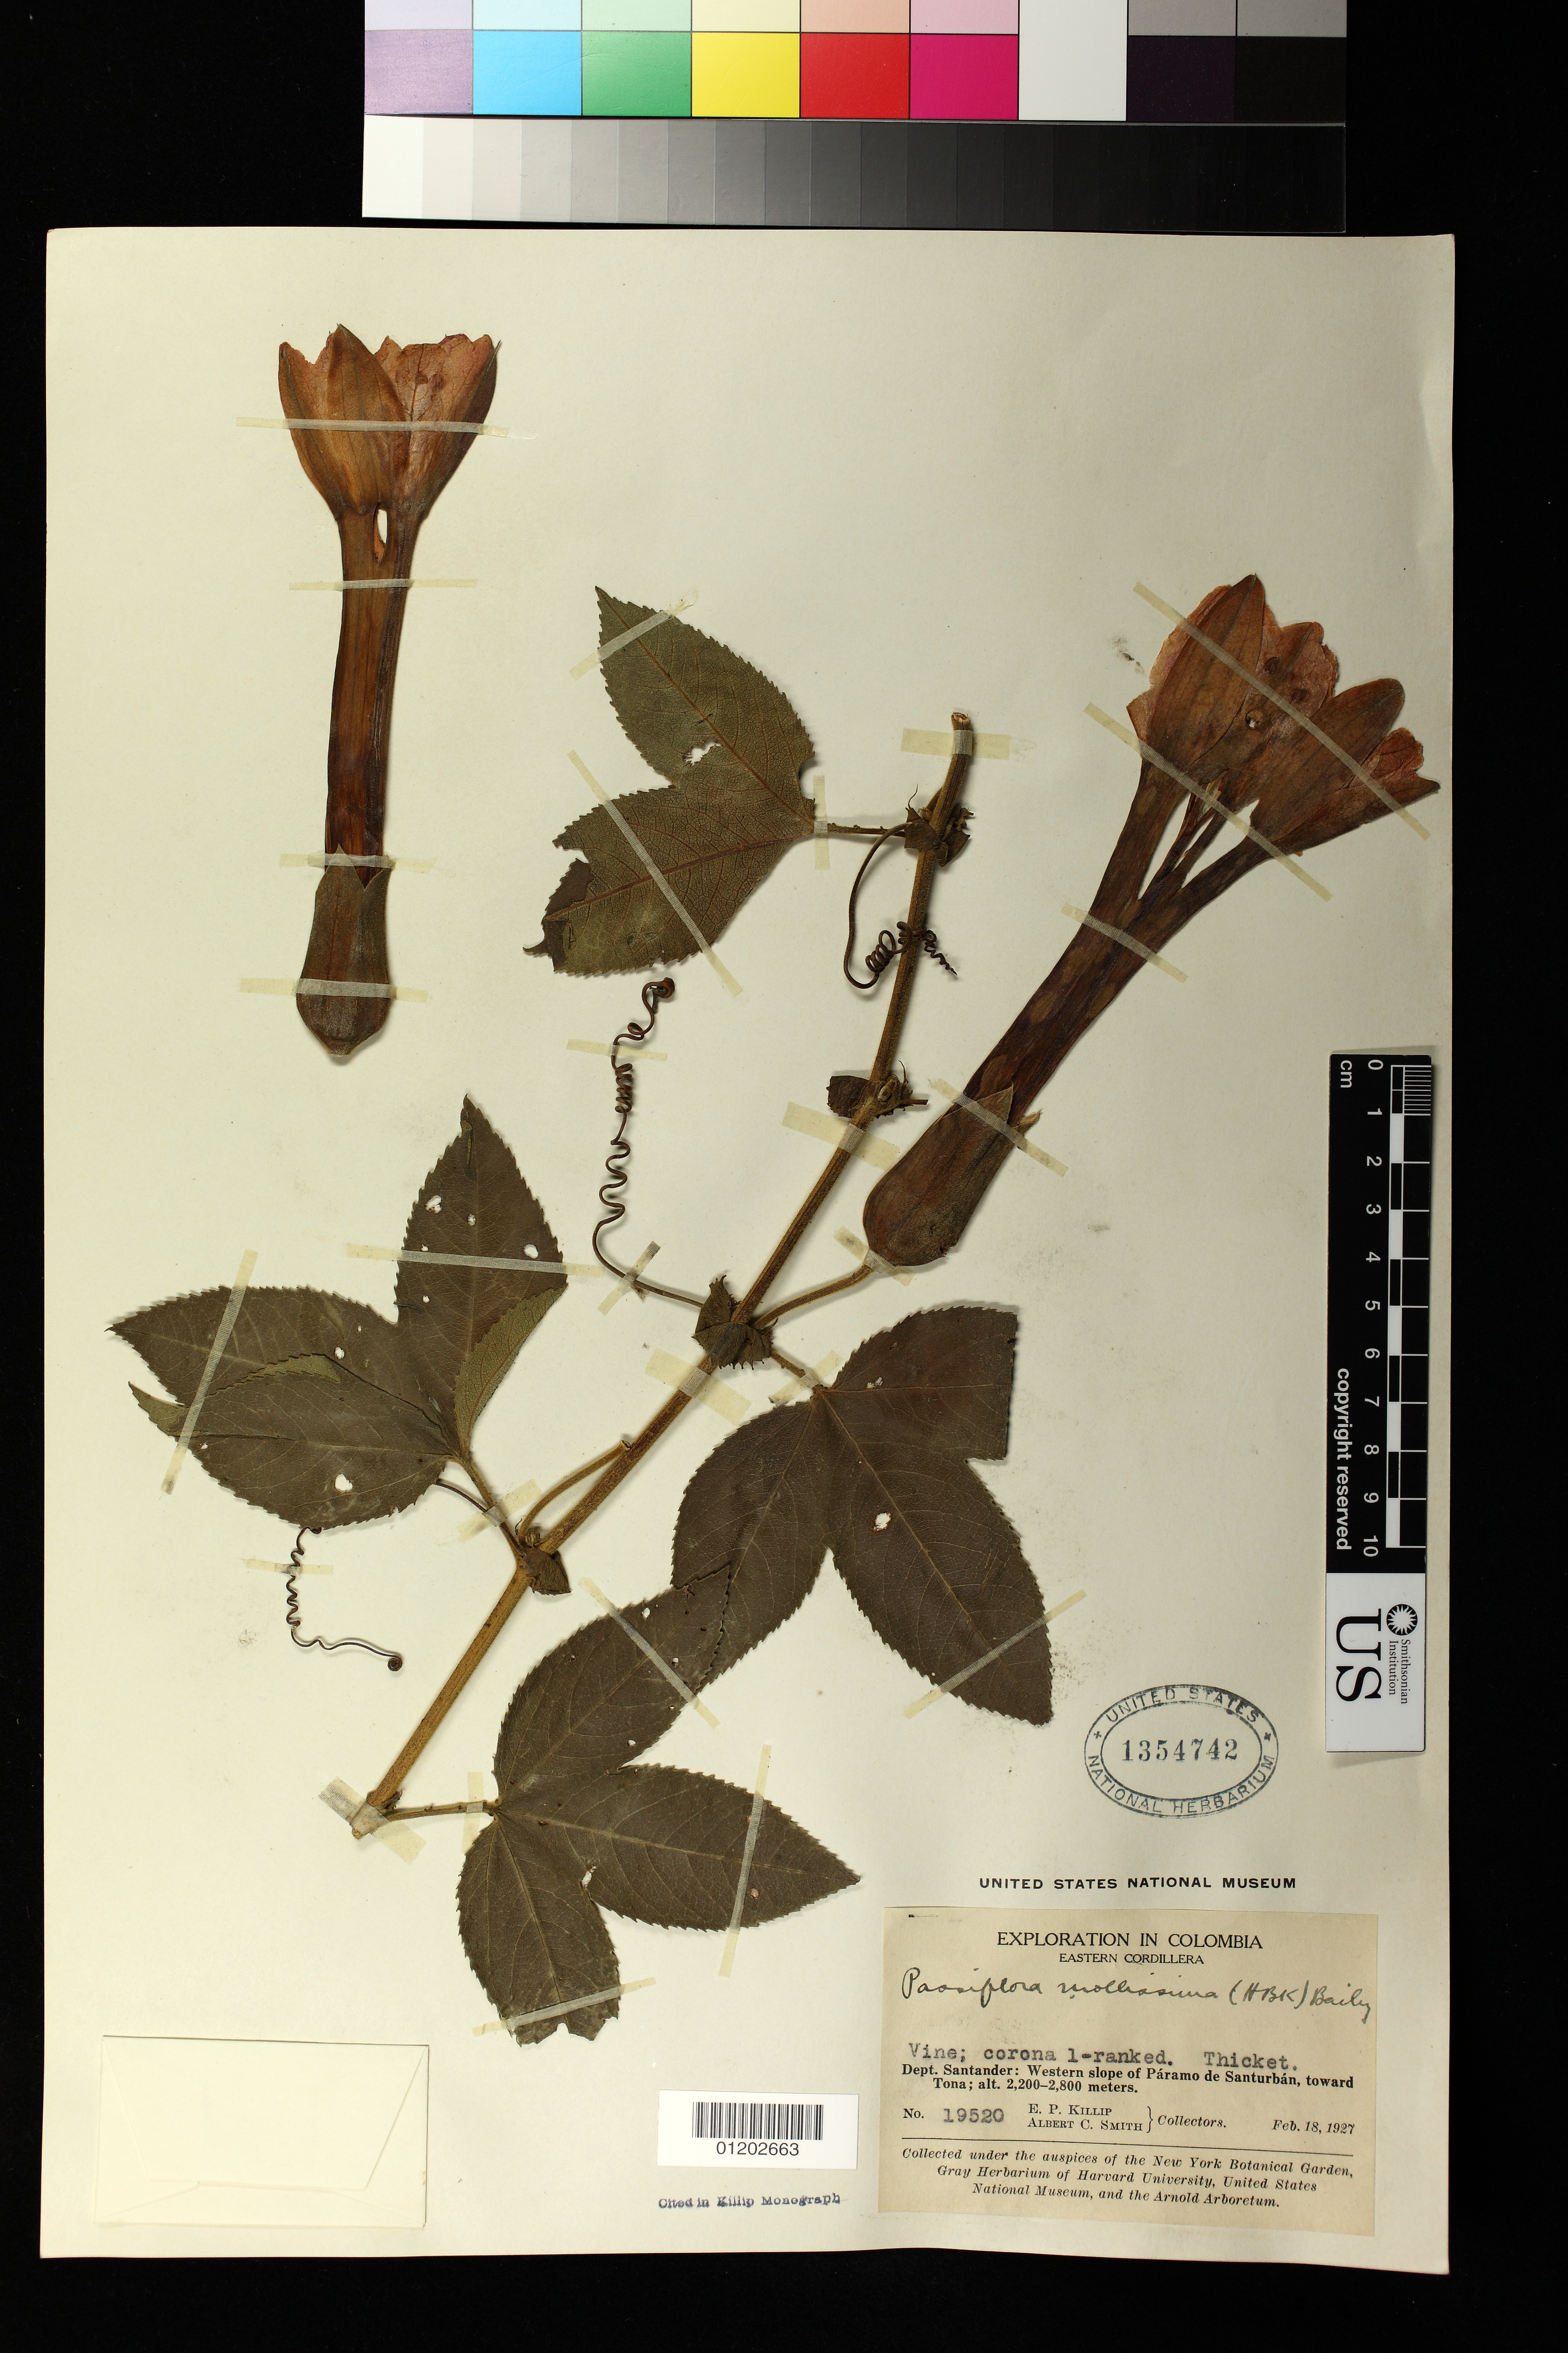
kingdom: Plantae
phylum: Tracheophyta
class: Magnoliopsida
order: Malpighiales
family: Passifloraceae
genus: Passiflora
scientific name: Passiflora mollissima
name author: (Kunth) L.H. Bailey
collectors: E. P. Killip & A. C. Smith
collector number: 19520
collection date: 1927-02-18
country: Colombia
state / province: Santander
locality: Western slope of Paramo de Santurban, toward Tona.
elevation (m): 2200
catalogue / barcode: US 1354742